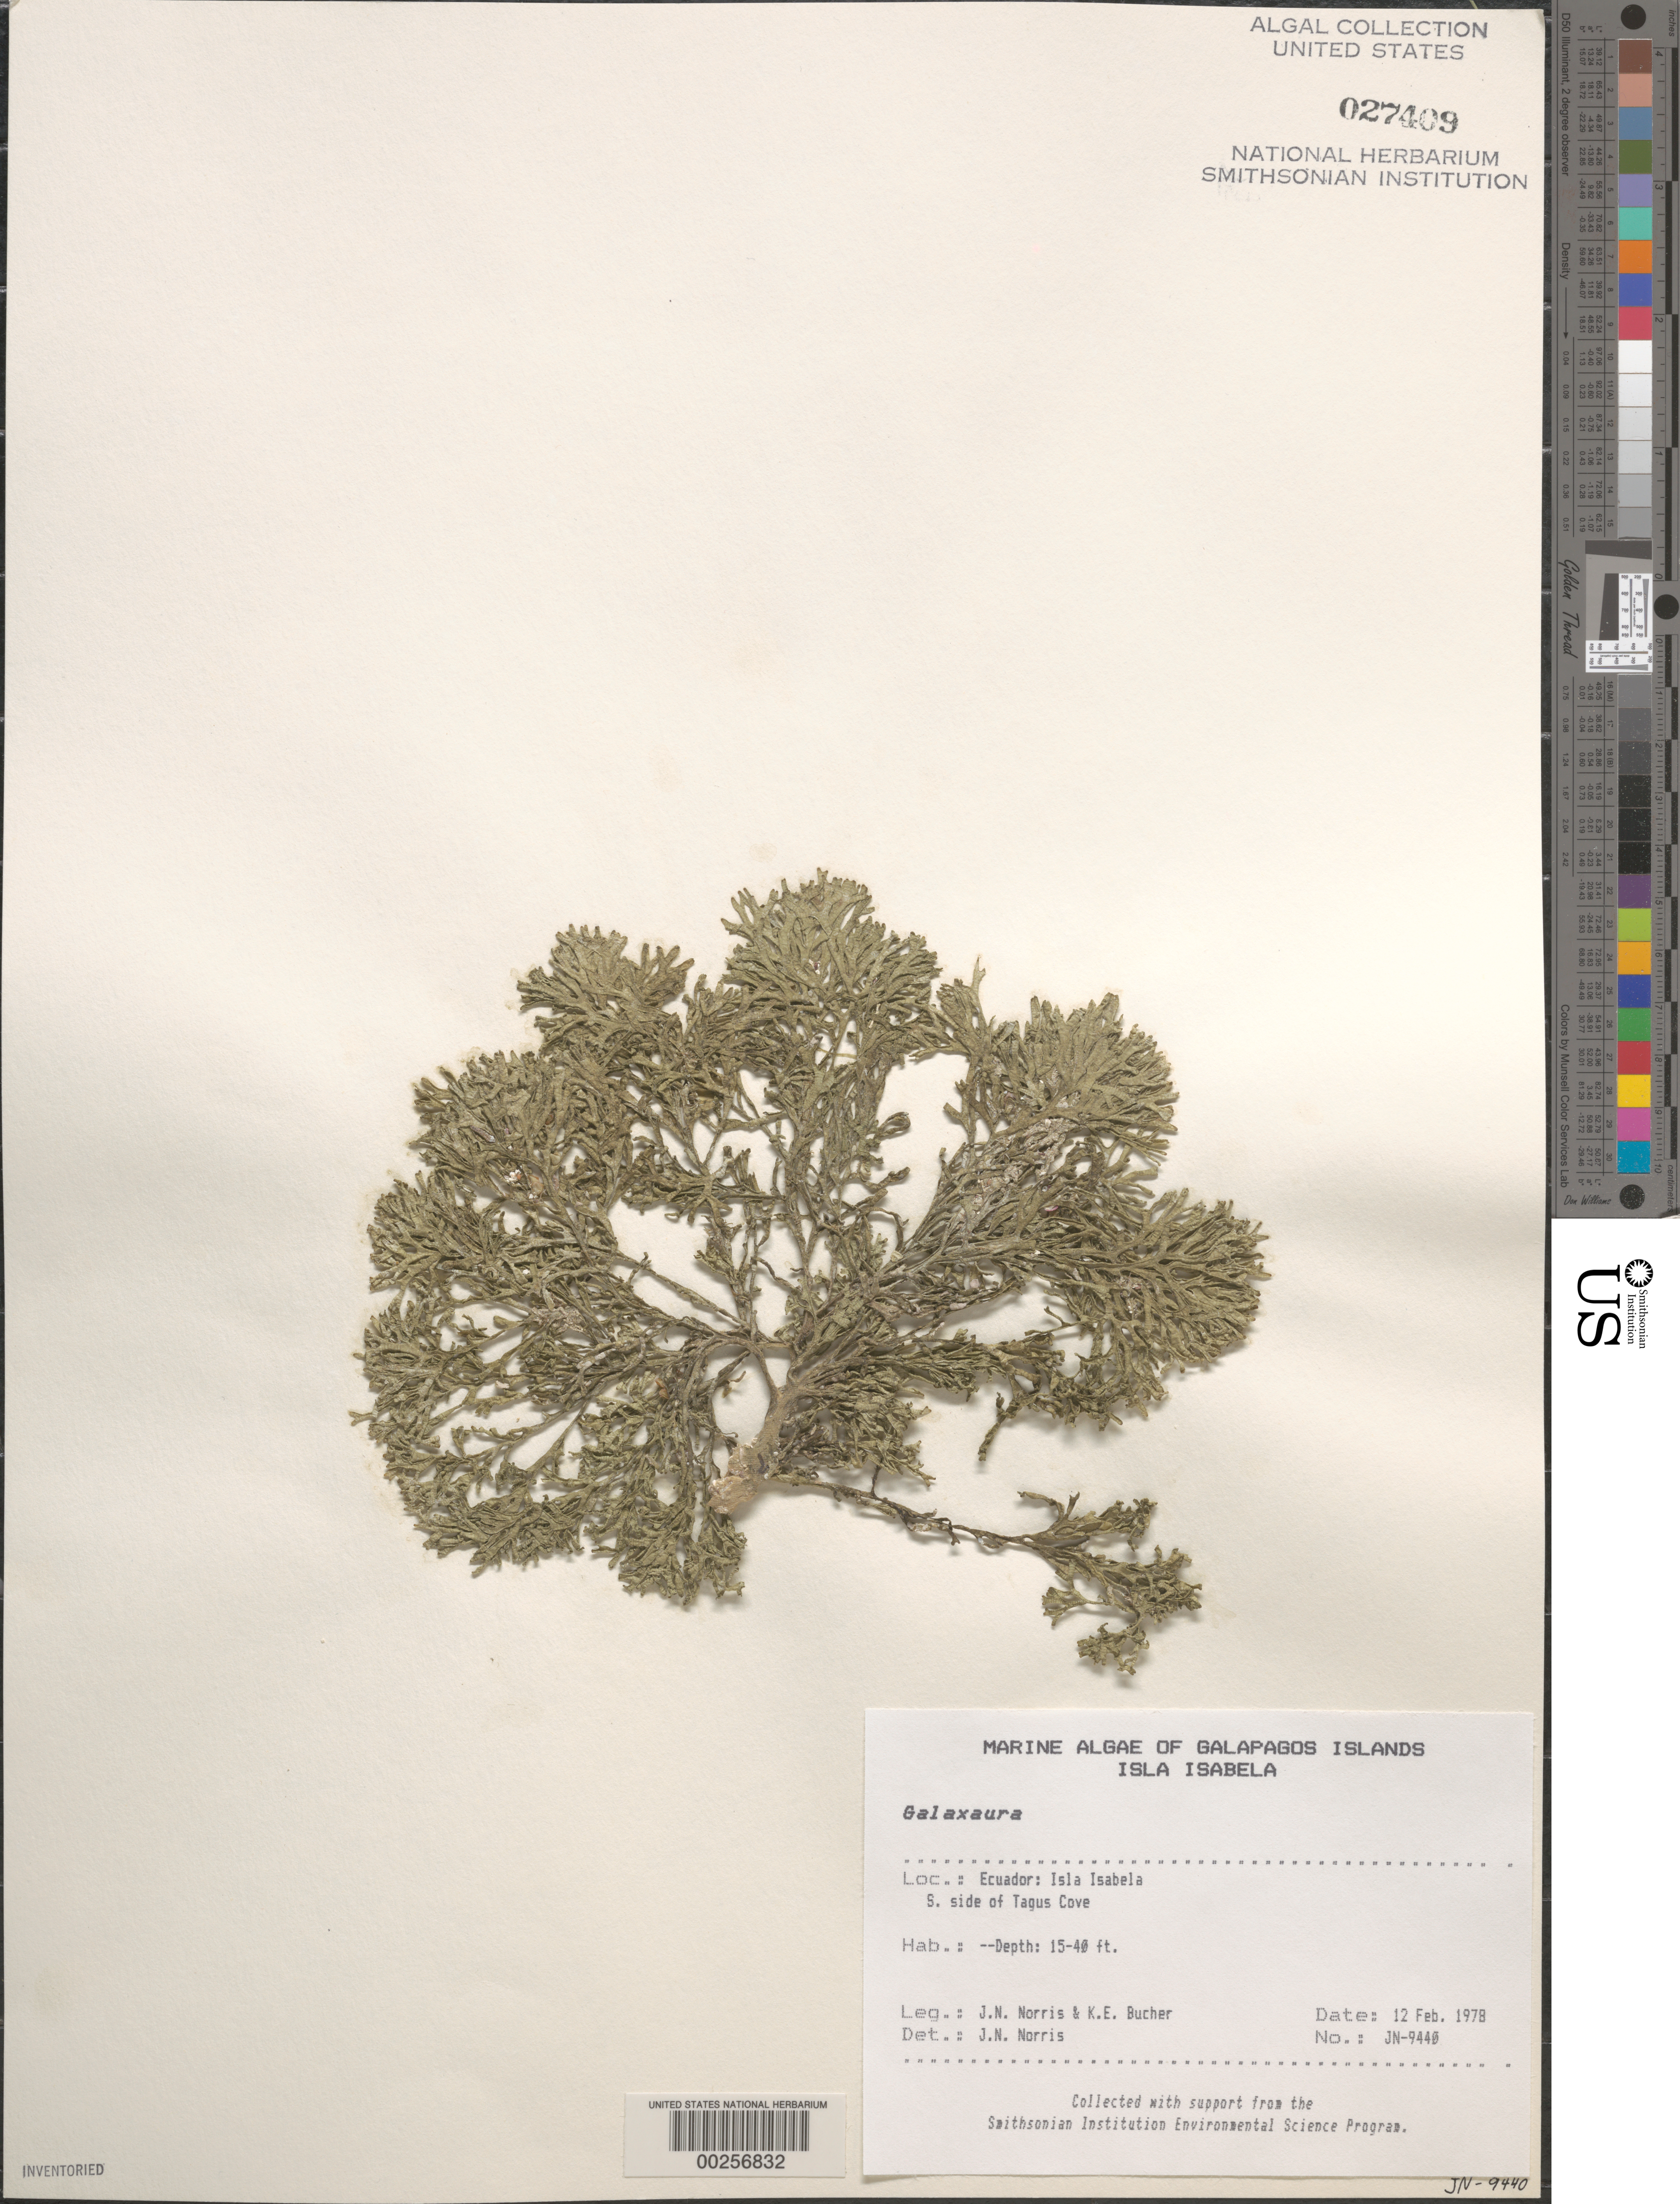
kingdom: Plantae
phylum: Rhodophyta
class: Florideophyceae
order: Nemaliales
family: Galaxauraceae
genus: Galaxaura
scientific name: Galaxaura sp.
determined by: Norris, James N.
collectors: J. N. Norris & K. E. Bucher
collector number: JN-9440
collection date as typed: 12 Feb 1978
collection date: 1978-02-12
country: Ecuador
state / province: Colón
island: Isabela [Albemarle]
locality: Tagus Cove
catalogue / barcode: US 27409